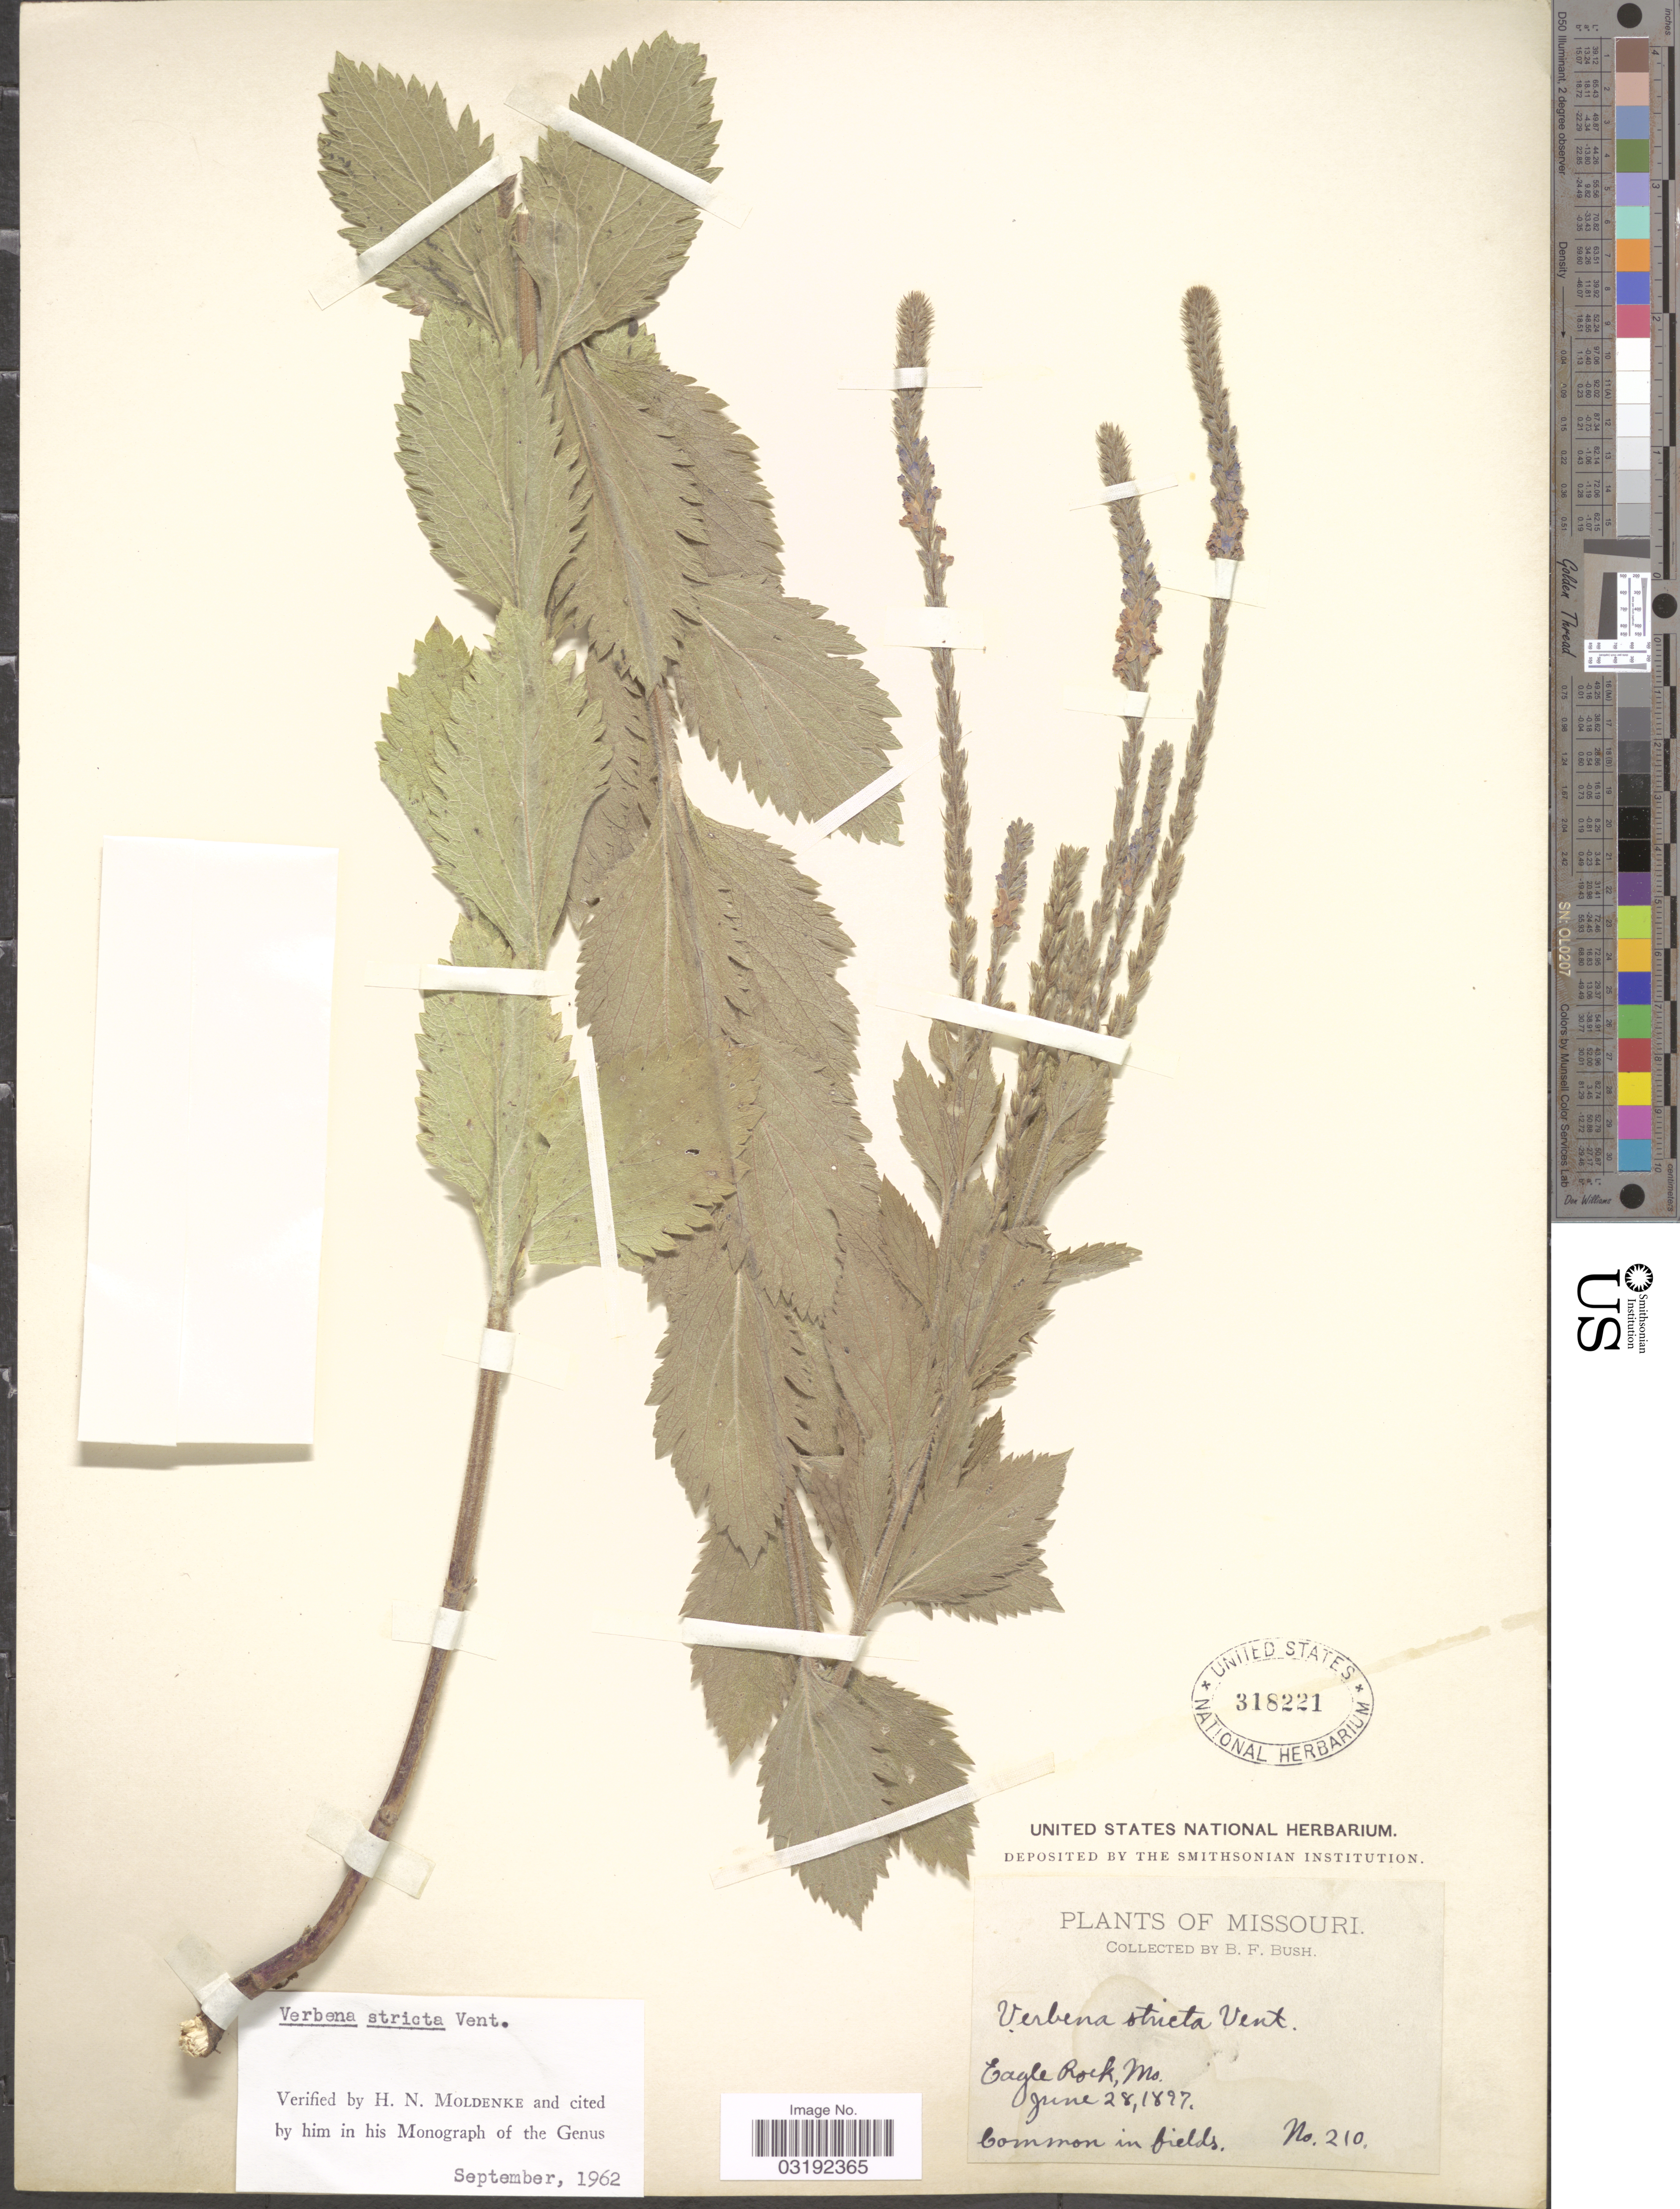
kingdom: Plantae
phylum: Tracheophyta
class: Magnoliopsida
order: Lamiales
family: Verbenaceae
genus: Verbena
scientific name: Verbena stricta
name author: Vent.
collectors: B. F. Bush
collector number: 210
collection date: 1897-06-28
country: United States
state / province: Missouri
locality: Eagle Rock.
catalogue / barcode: US 318221